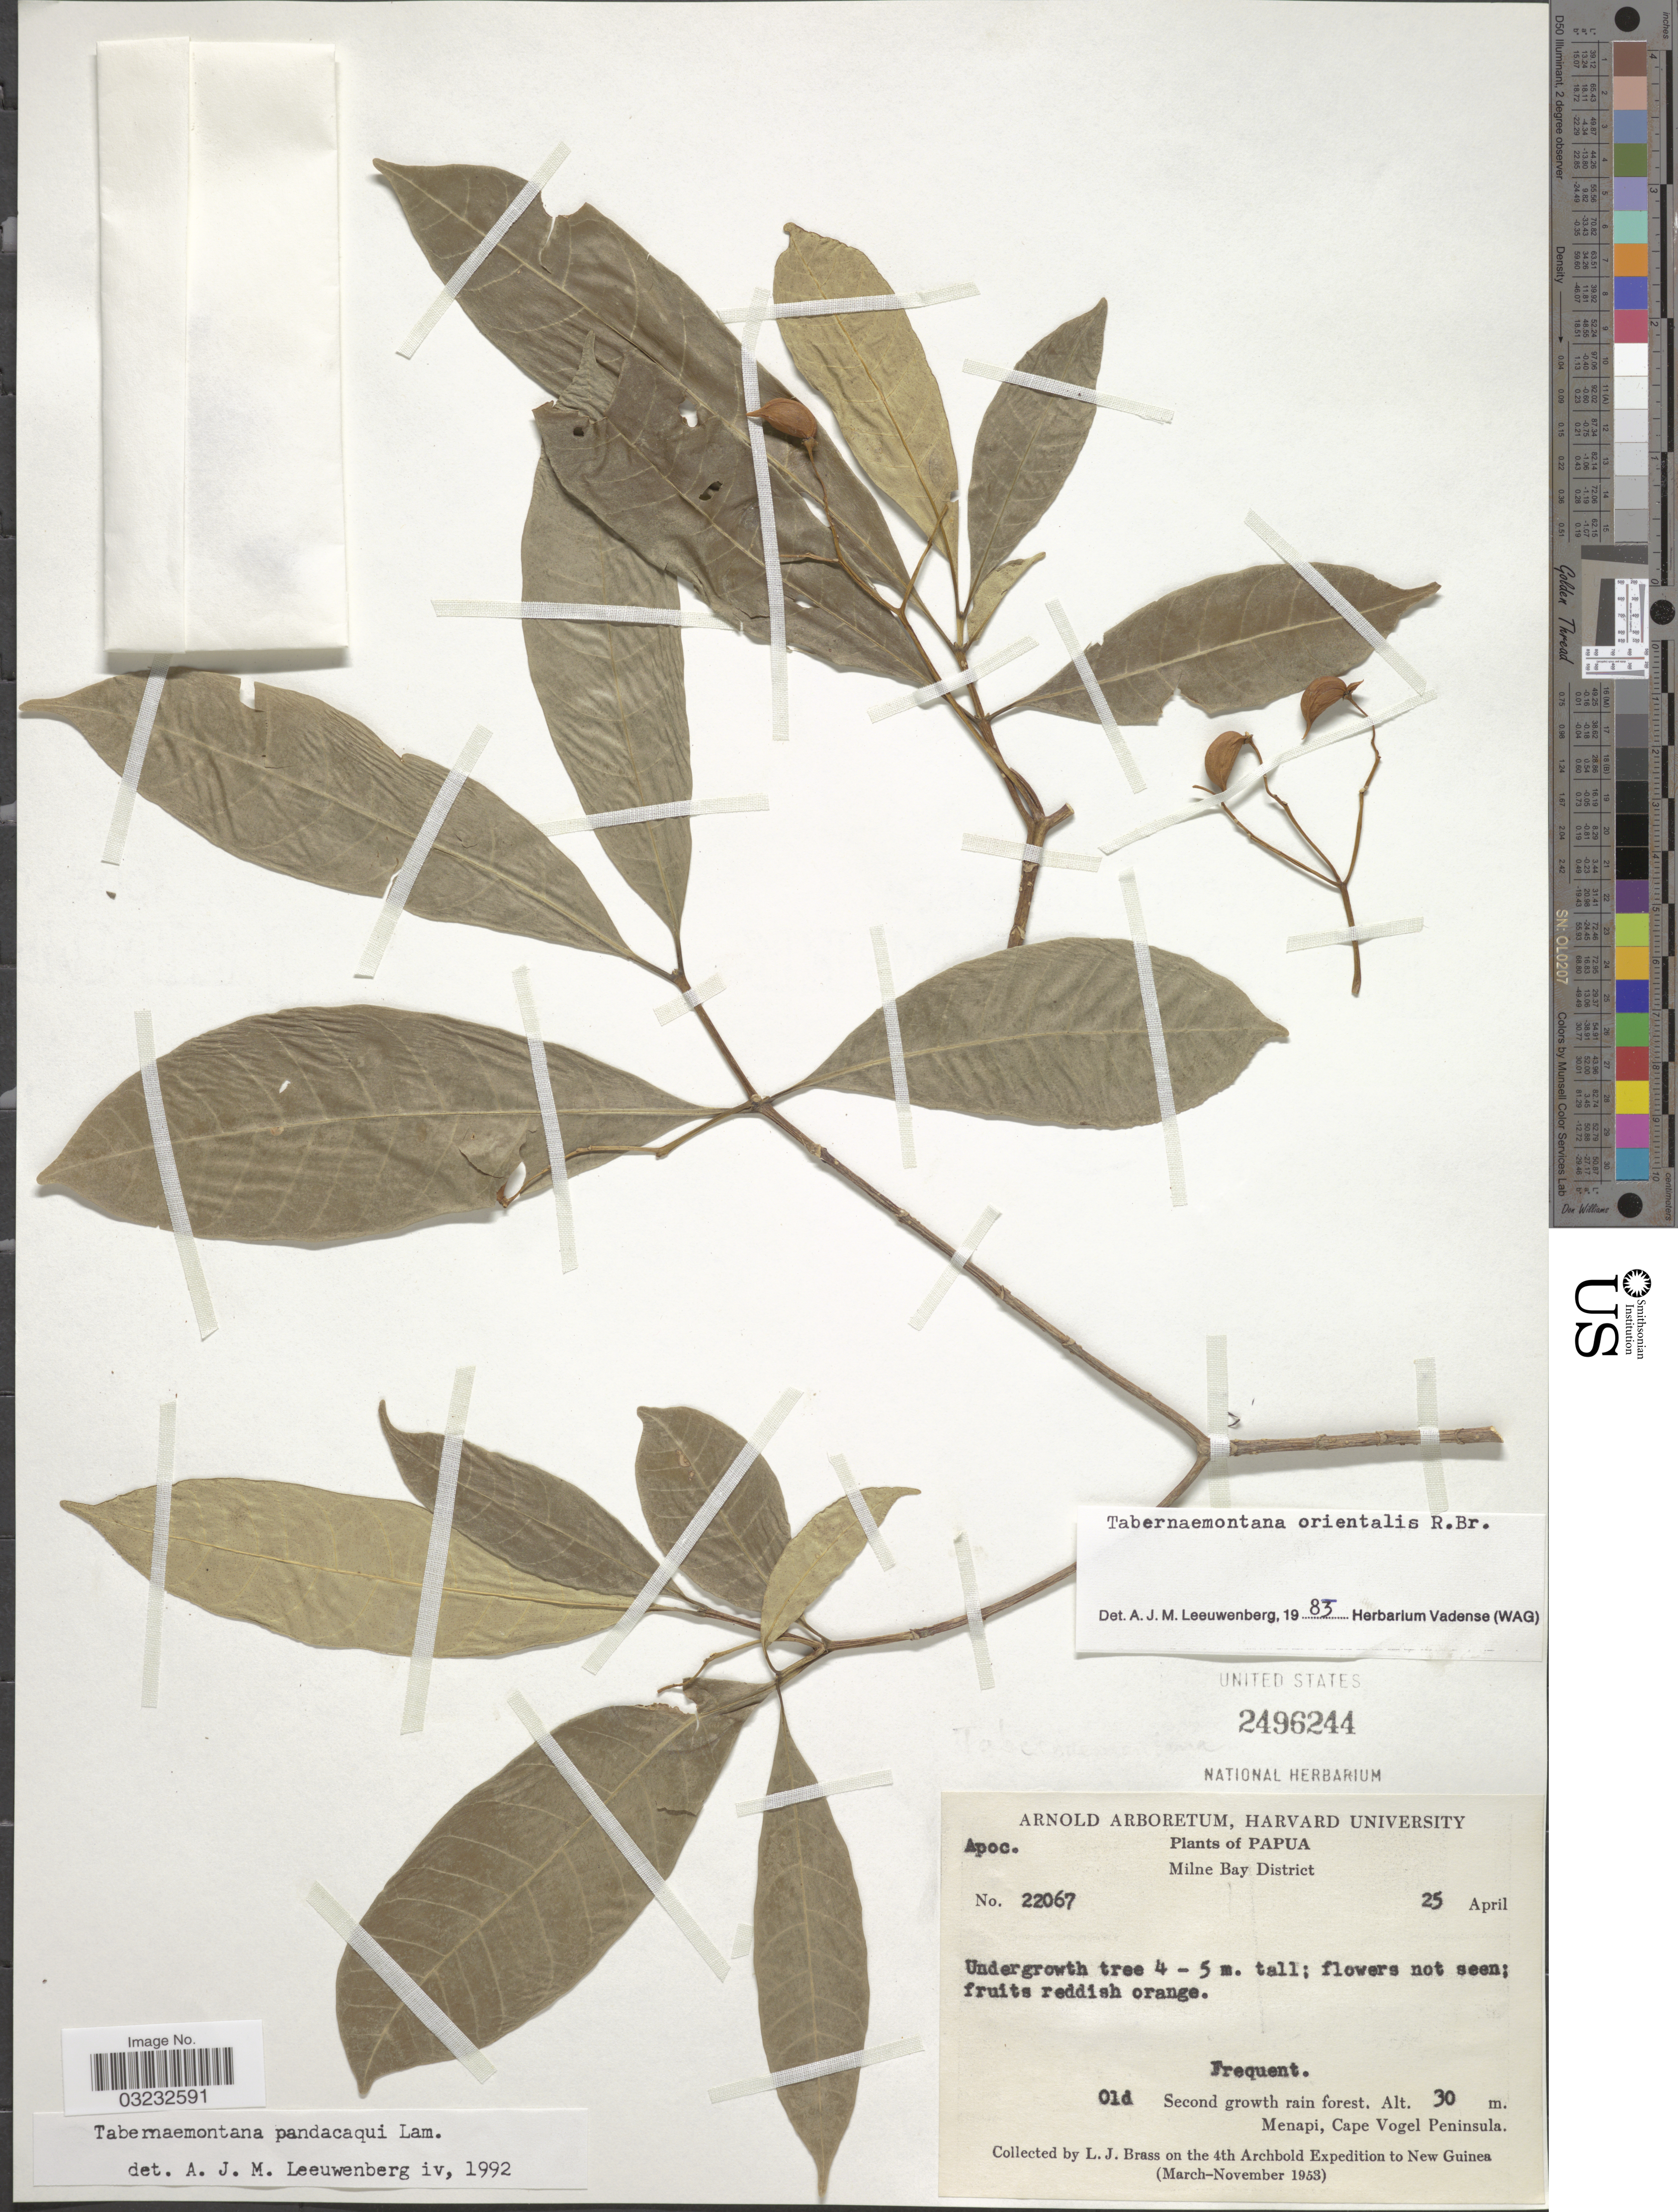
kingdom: Plantae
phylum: Tracheophyta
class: Magnoliopsida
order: Gentianales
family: Apocynaceae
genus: Tabernaemontana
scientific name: Tabernaemontana pandacaqui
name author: Poir.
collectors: L. J. Brass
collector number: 22067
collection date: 1953-04-25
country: Papua New Guinea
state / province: Milne Bay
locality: Milne Bay District, Menapi, Cape Vogel Peninsula. New Guinea.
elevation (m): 30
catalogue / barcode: US 2496244